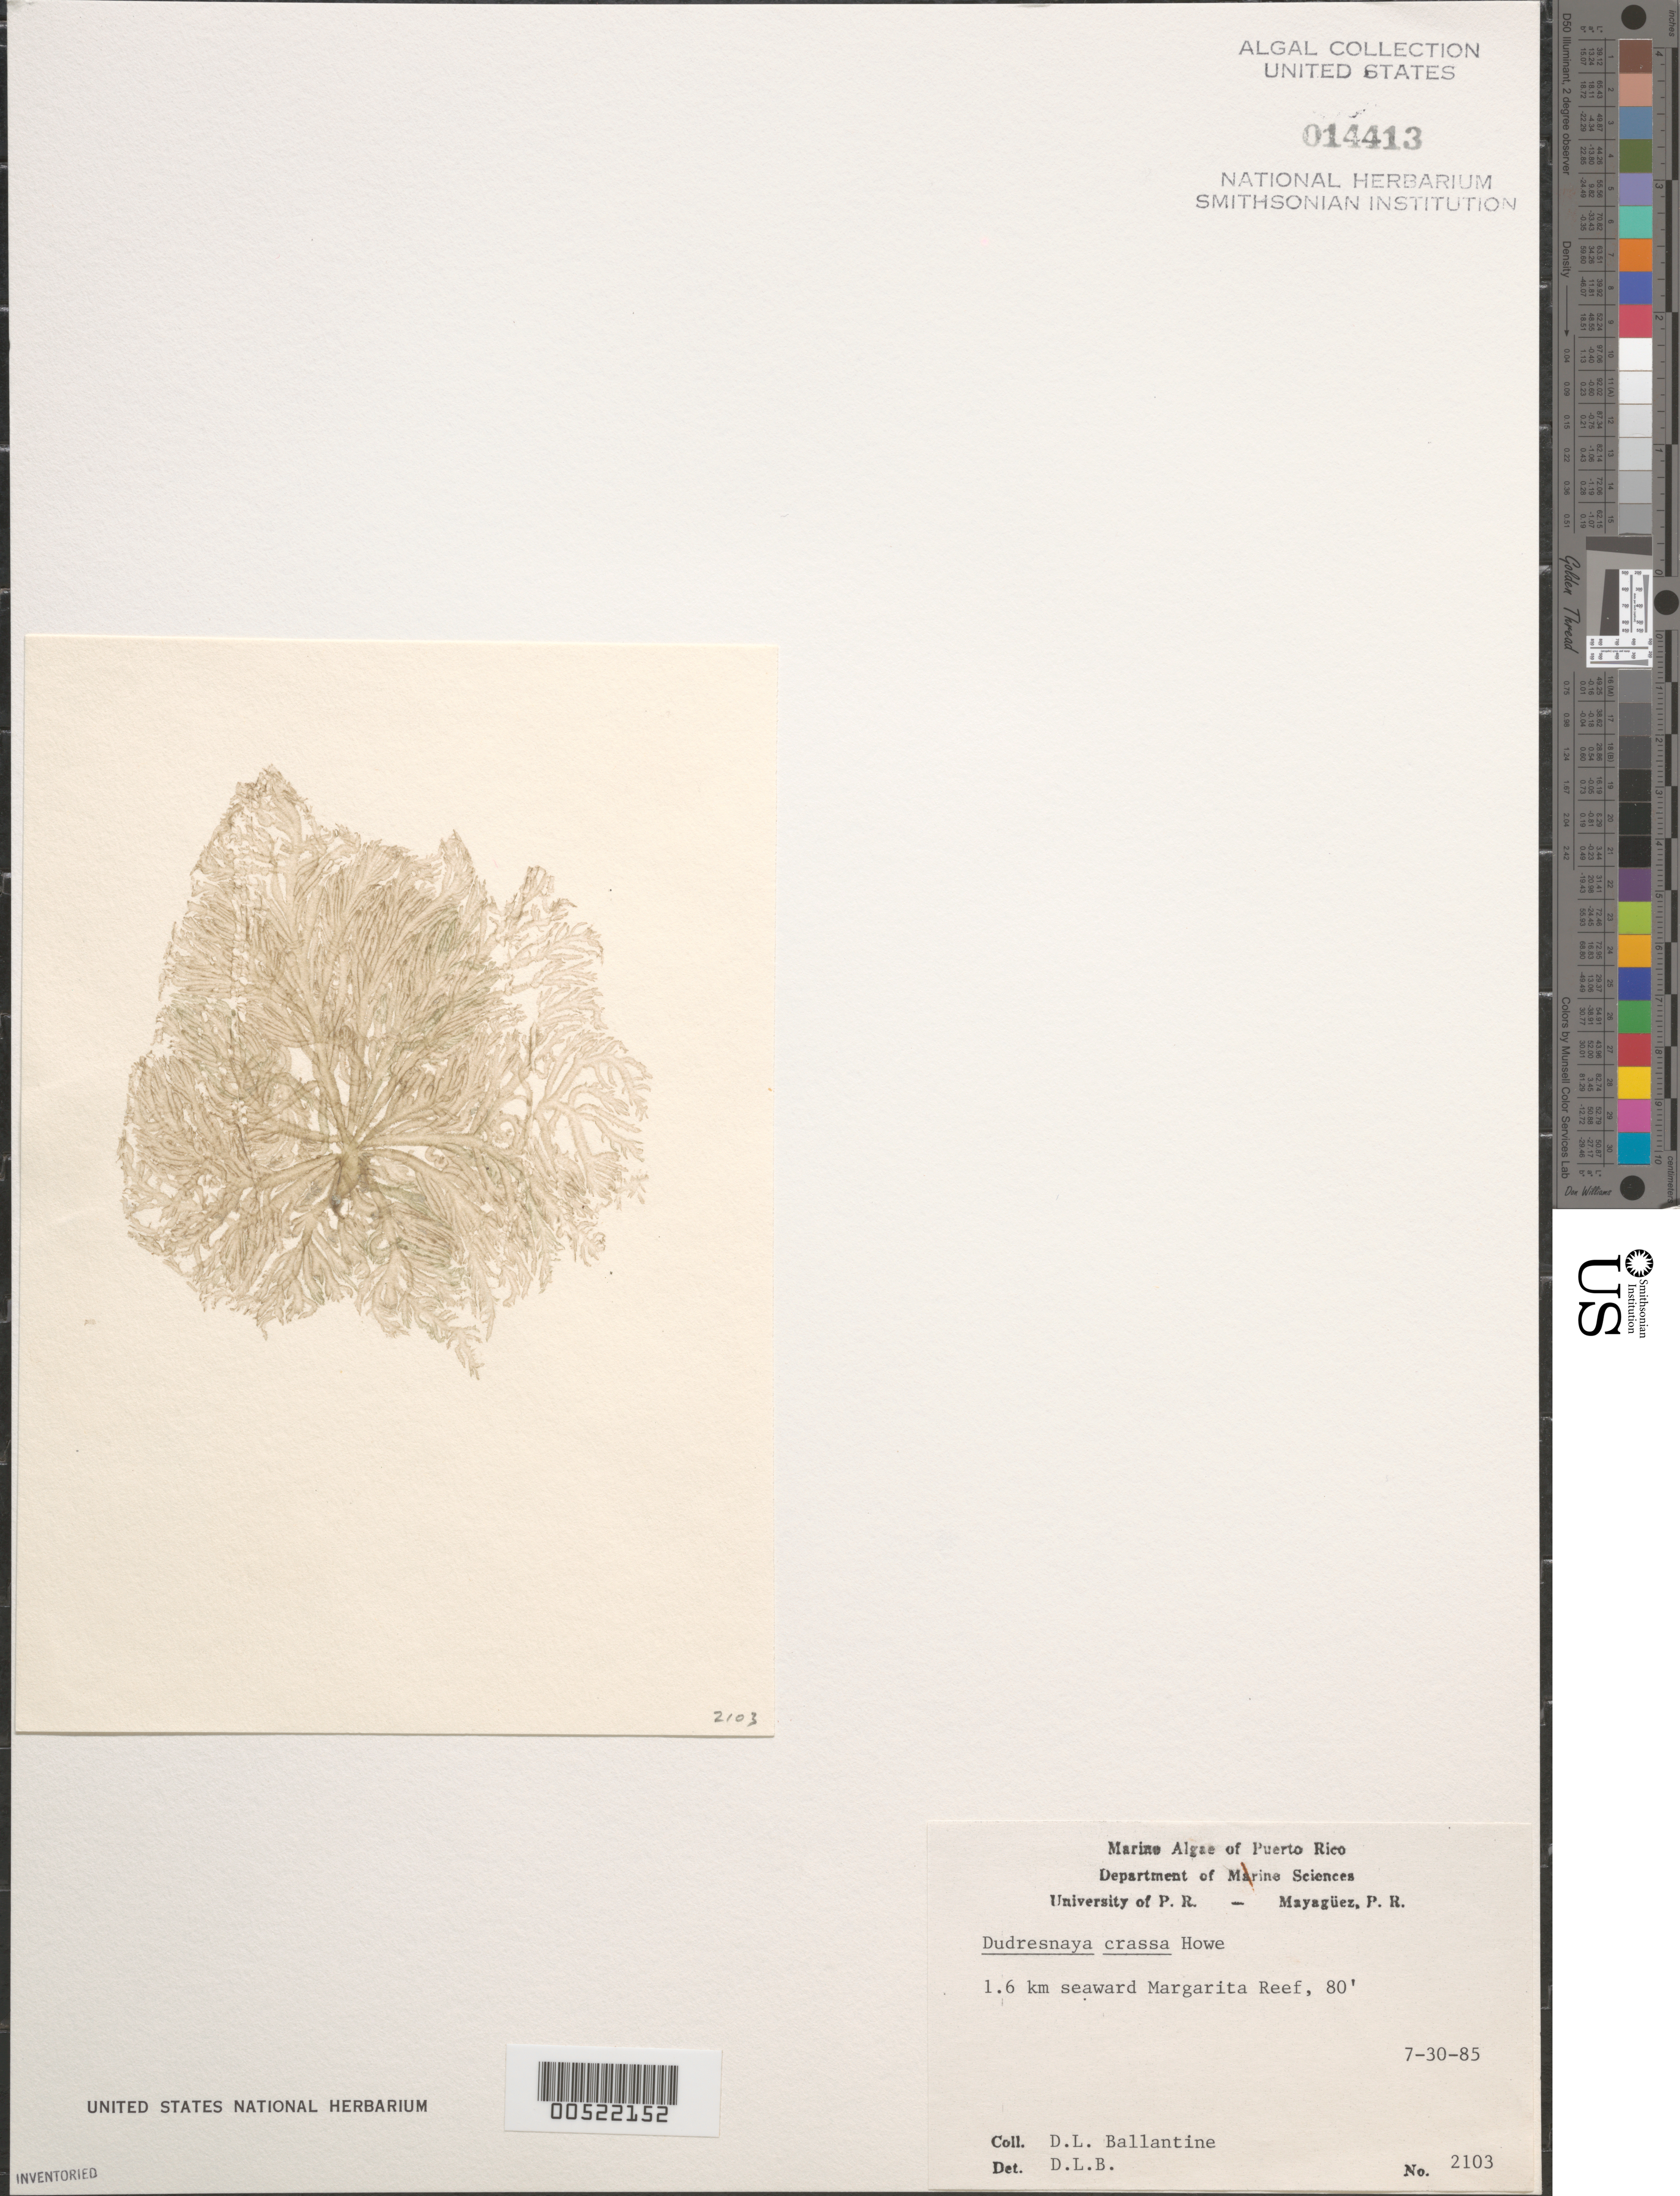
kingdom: Plantae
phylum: Rhodophyta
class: Florideophyceae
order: Gigartinales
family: Dumontiaceae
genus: Dudresnaya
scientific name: Dudresnaya crassa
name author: M. Howe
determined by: Ballantine, D. L.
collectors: D.L. Ballantine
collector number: DLB 2103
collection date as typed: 30 Jul 1985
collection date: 1985-07-30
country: Puerto Rico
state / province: Lajas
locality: Margarita Reef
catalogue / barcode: US 14413